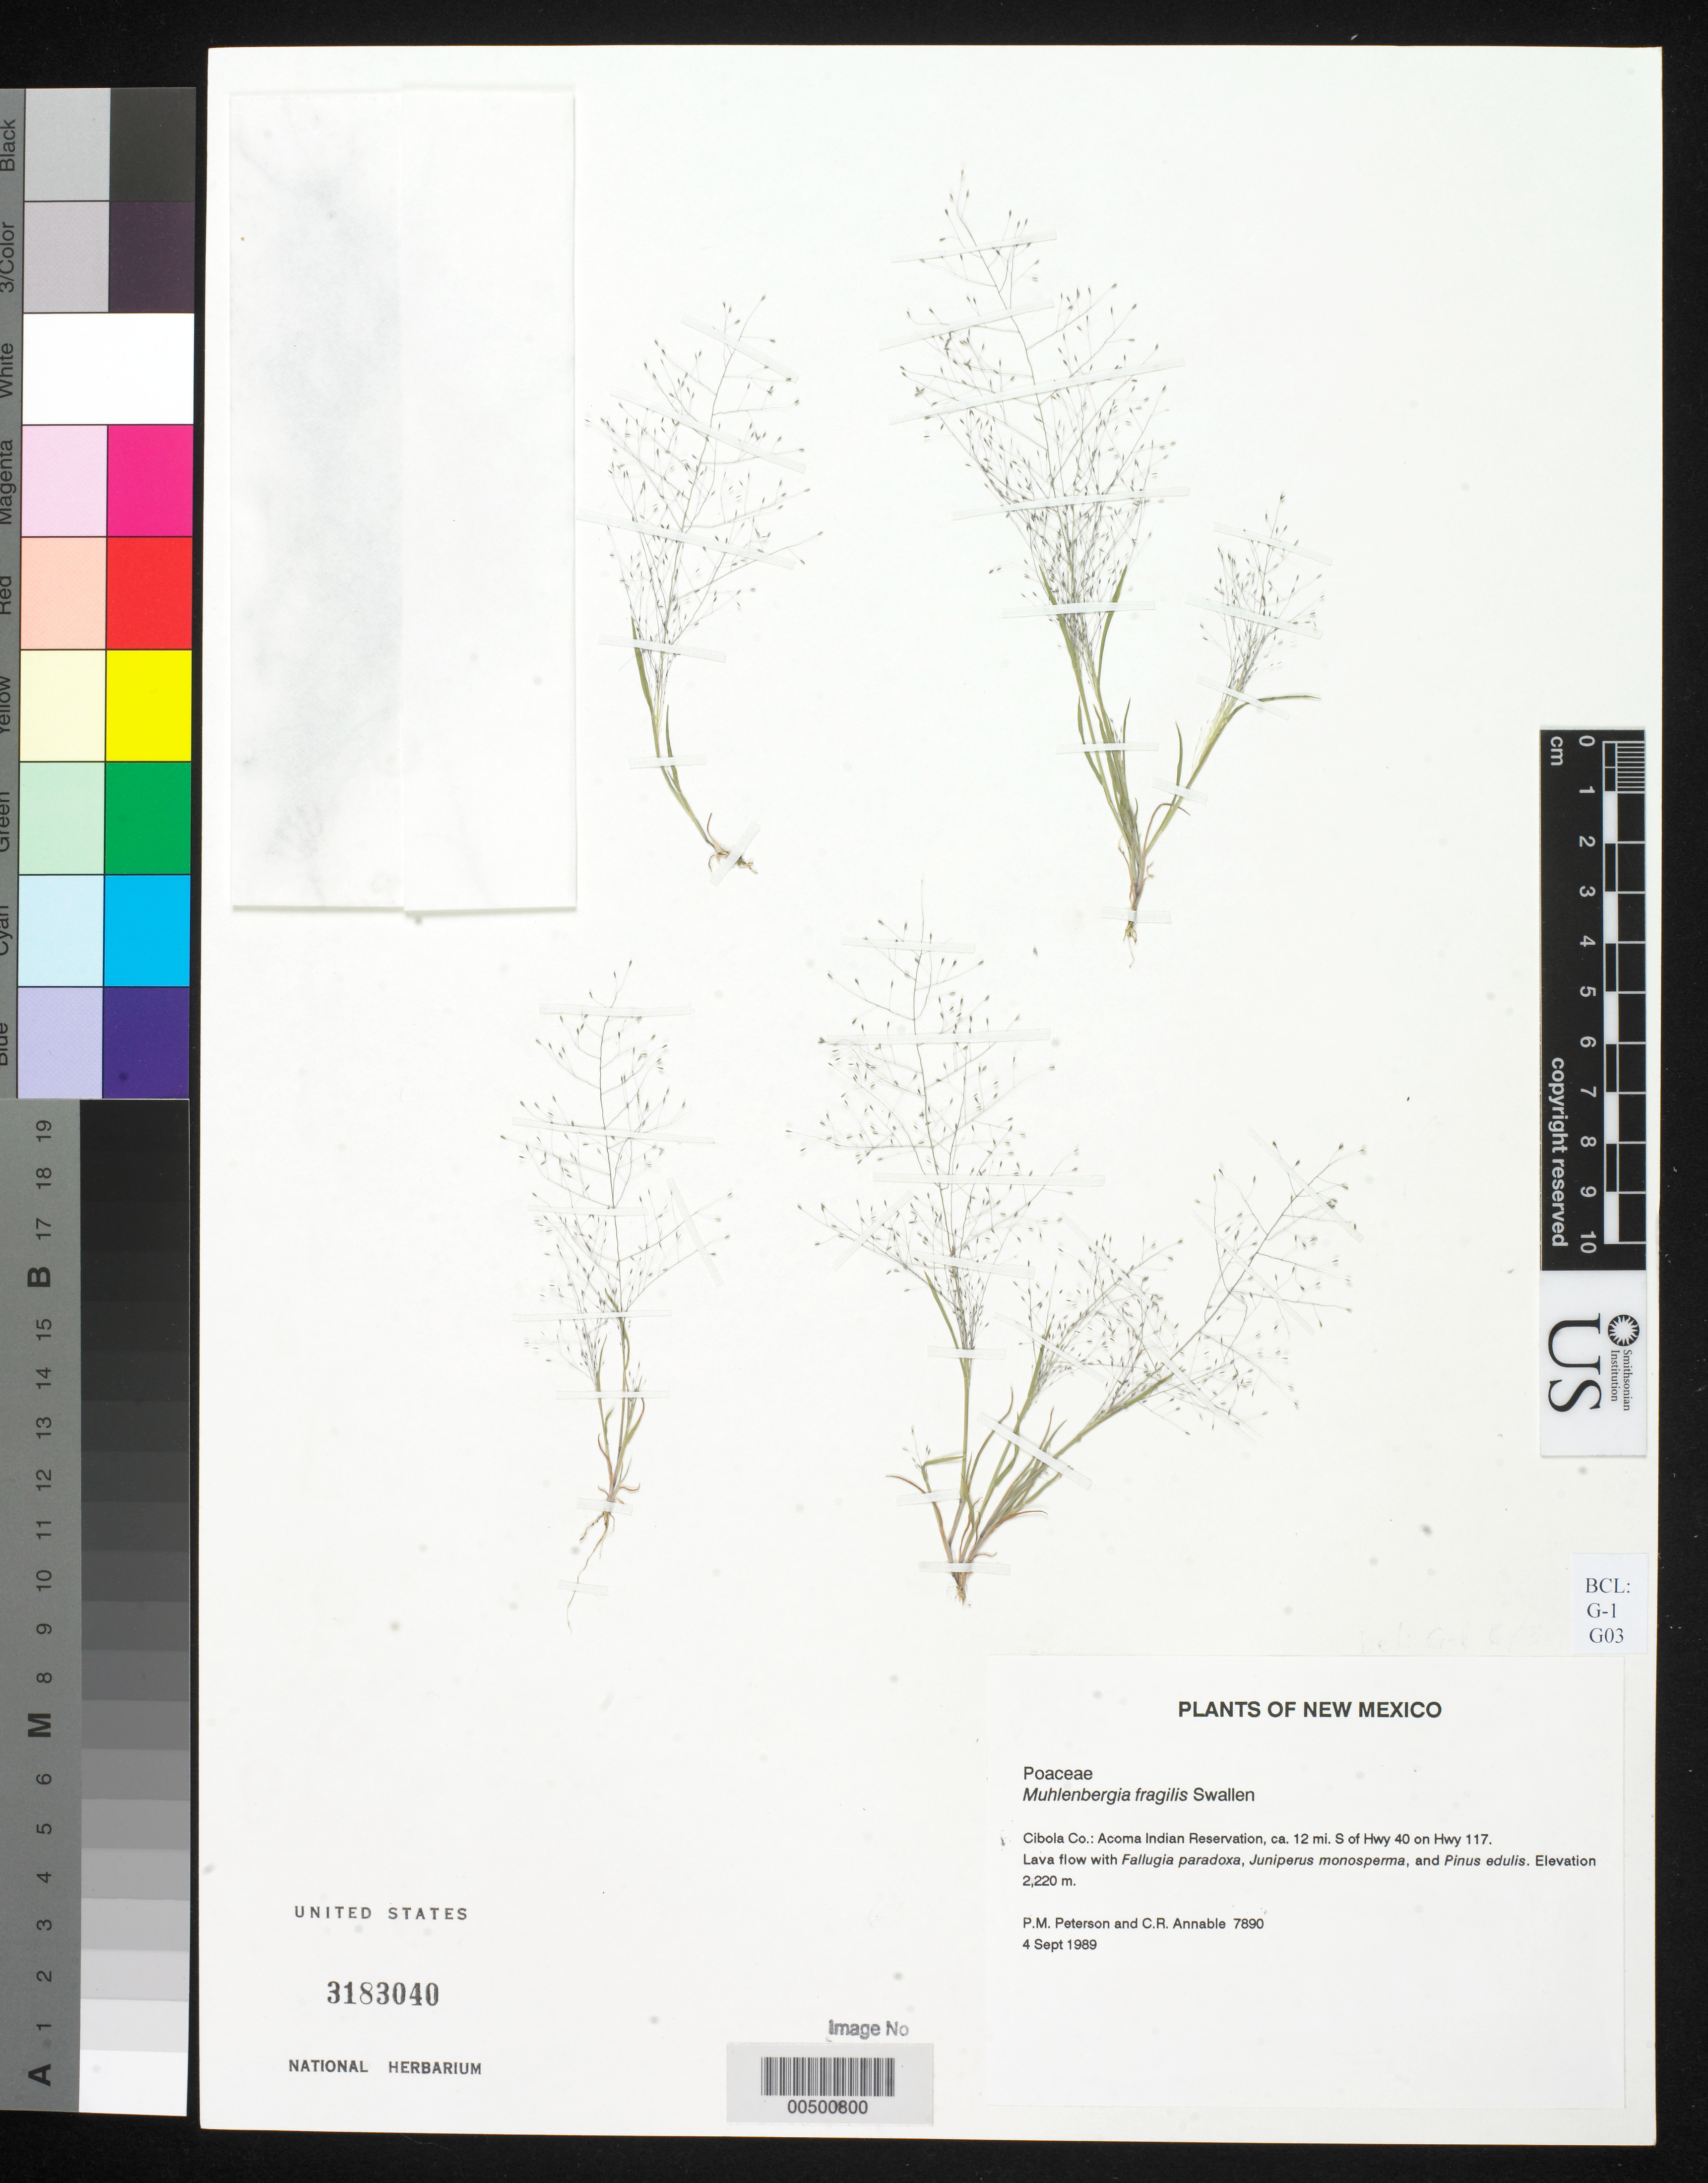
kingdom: Plantae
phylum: Tracheophyta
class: Liliopsida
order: Poales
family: Poaceae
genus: Muhlenbergia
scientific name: Muhlenbergia fragilis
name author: Swallen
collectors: P. M. Peterson & C. R. Annable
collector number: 07890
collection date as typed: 04 Sep 1989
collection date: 1989-09-04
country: United States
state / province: New Mexico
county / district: Cibola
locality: Acoma Indian Reservation, ca. 12 mi. S of Hwy 40 on Hwy 117.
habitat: Lava flow with Fallugia paradoxa, Juniperus monosperma, and Pinus edulis.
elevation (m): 2220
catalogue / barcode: US 3183040